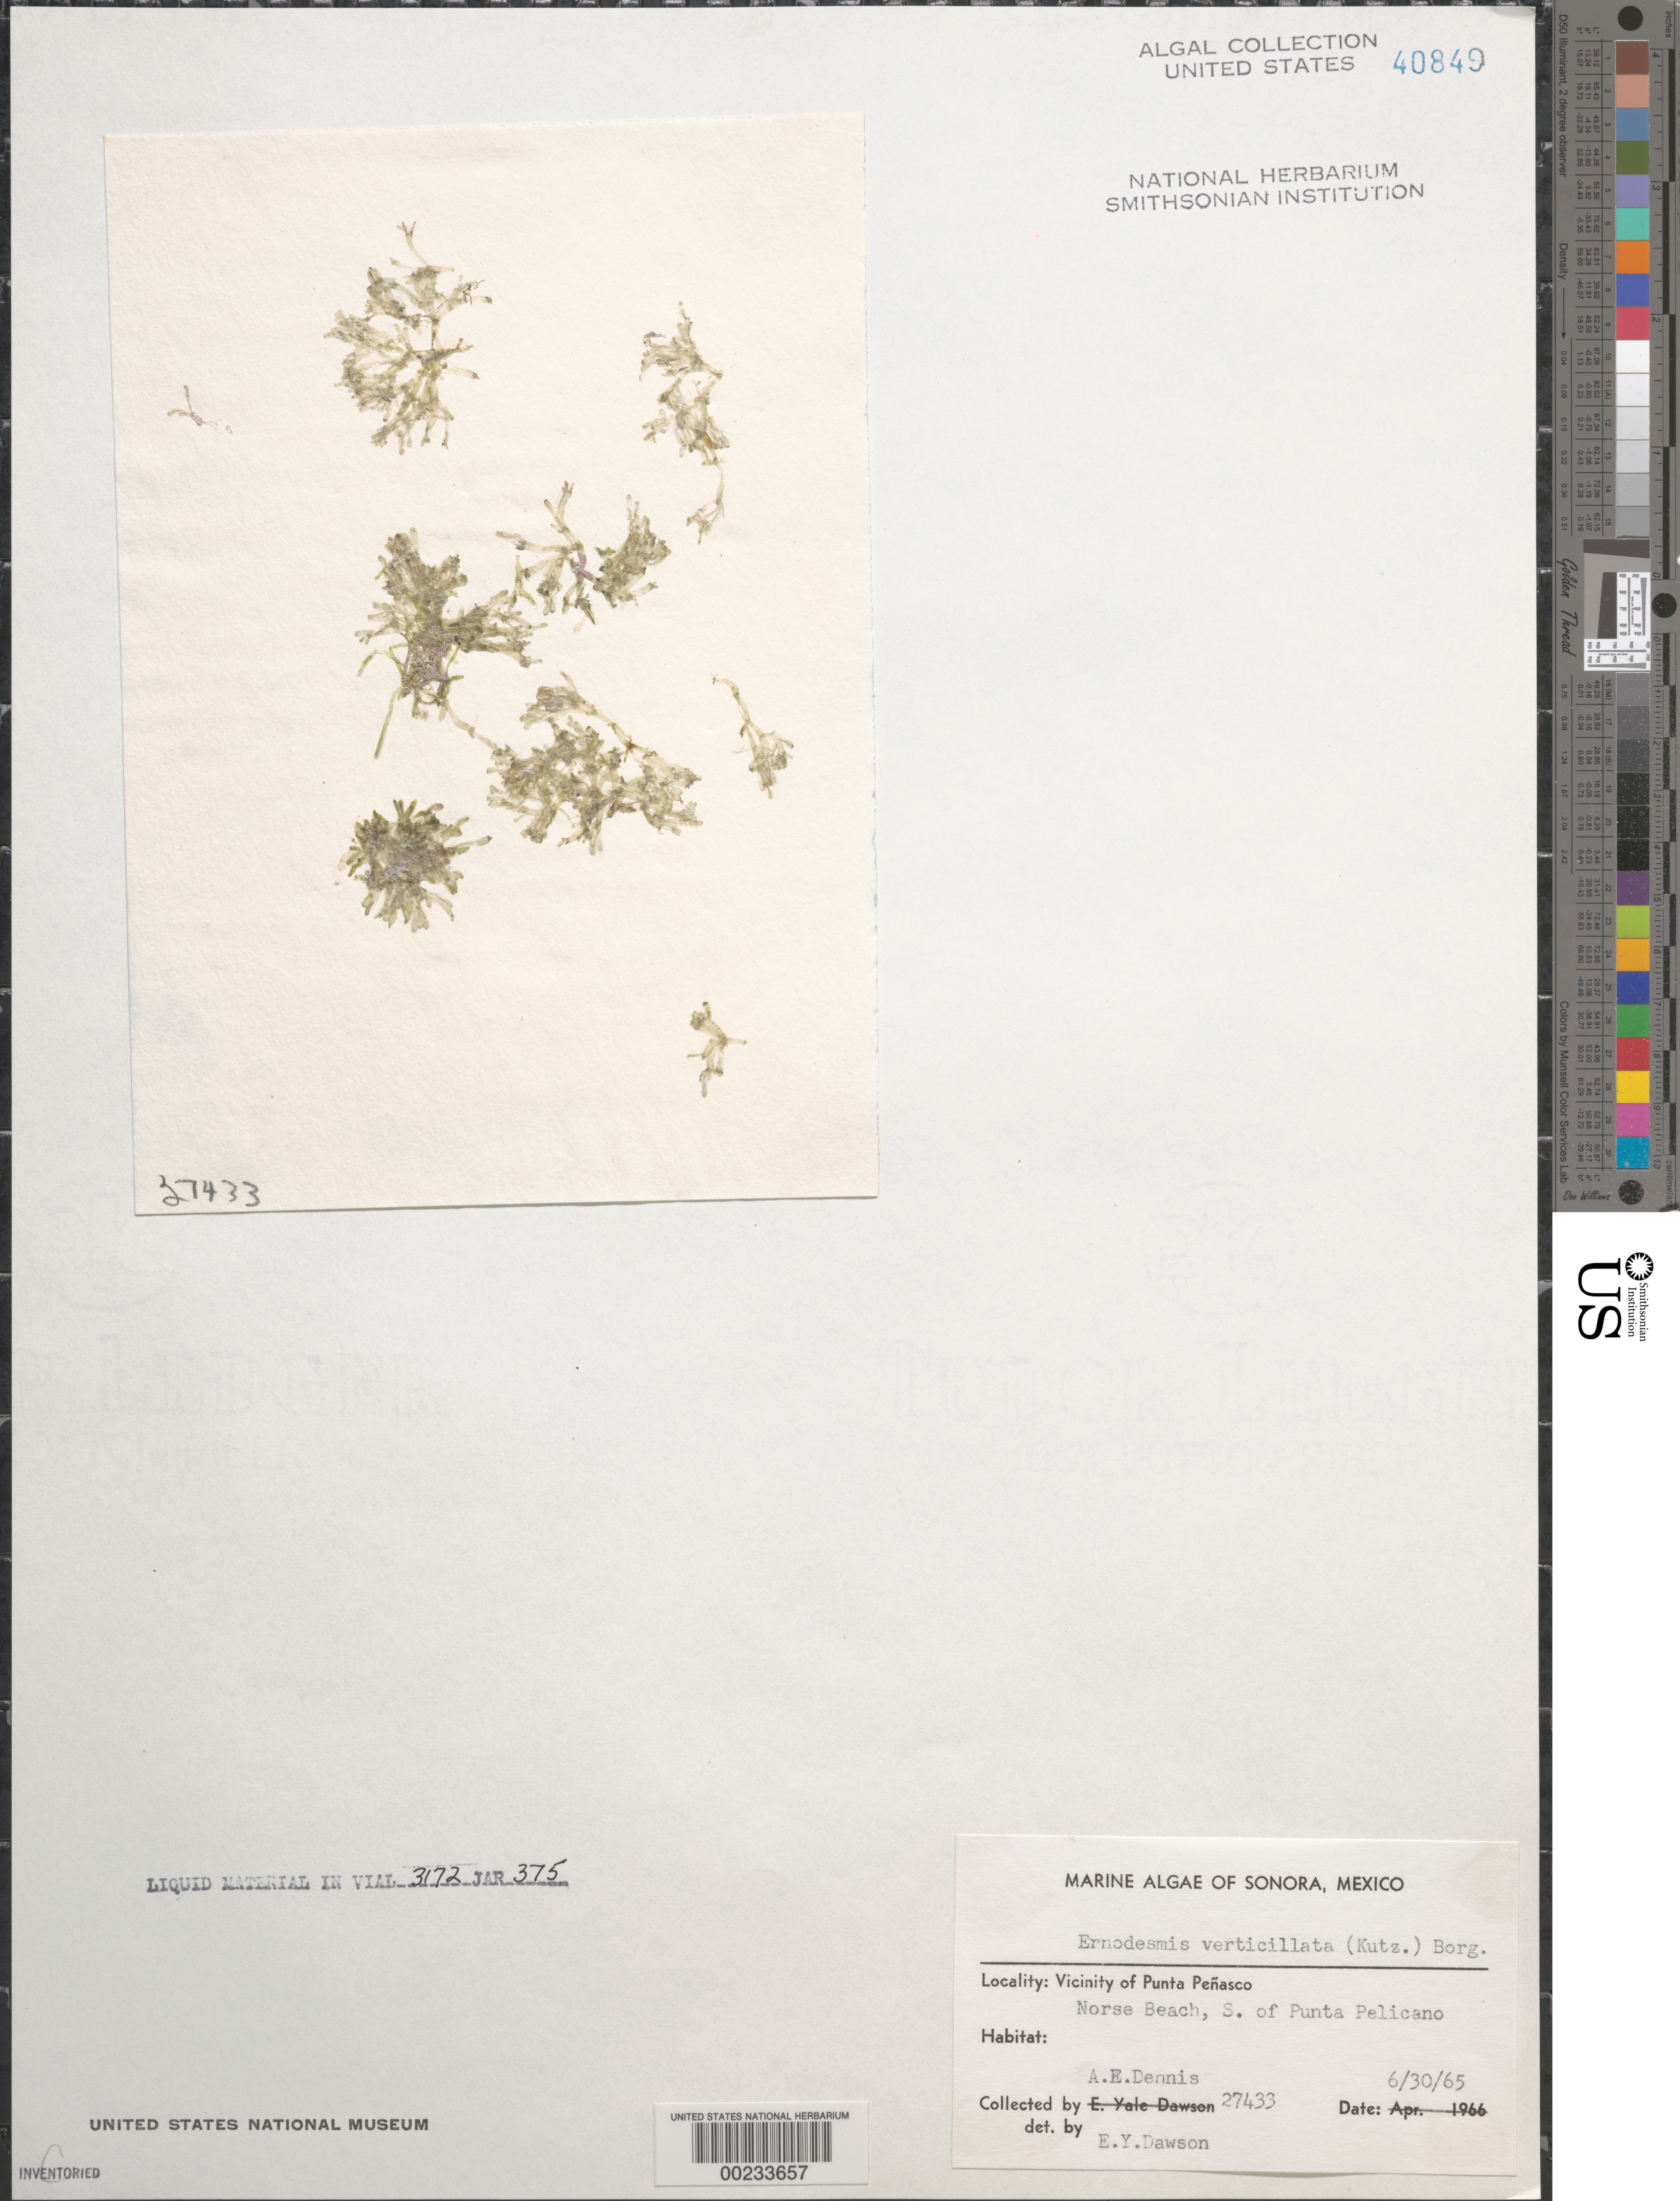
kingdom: Plantae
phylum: Chlorophyta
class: Ulvophyceae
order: Siphonocladales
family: Siphonocladaceae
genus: Ernodesmis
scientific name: Ernodesmis verticillata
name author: (Kütz.) Børgesen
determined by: Dawson, E. Y.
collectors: A. Dennis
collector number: EYD 27433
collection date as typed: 30 Jun 1965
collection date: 1965-06-30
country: Mexico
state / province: Sonora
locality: Norse Beach, south of Punta Pelicano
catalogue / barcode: US 40849